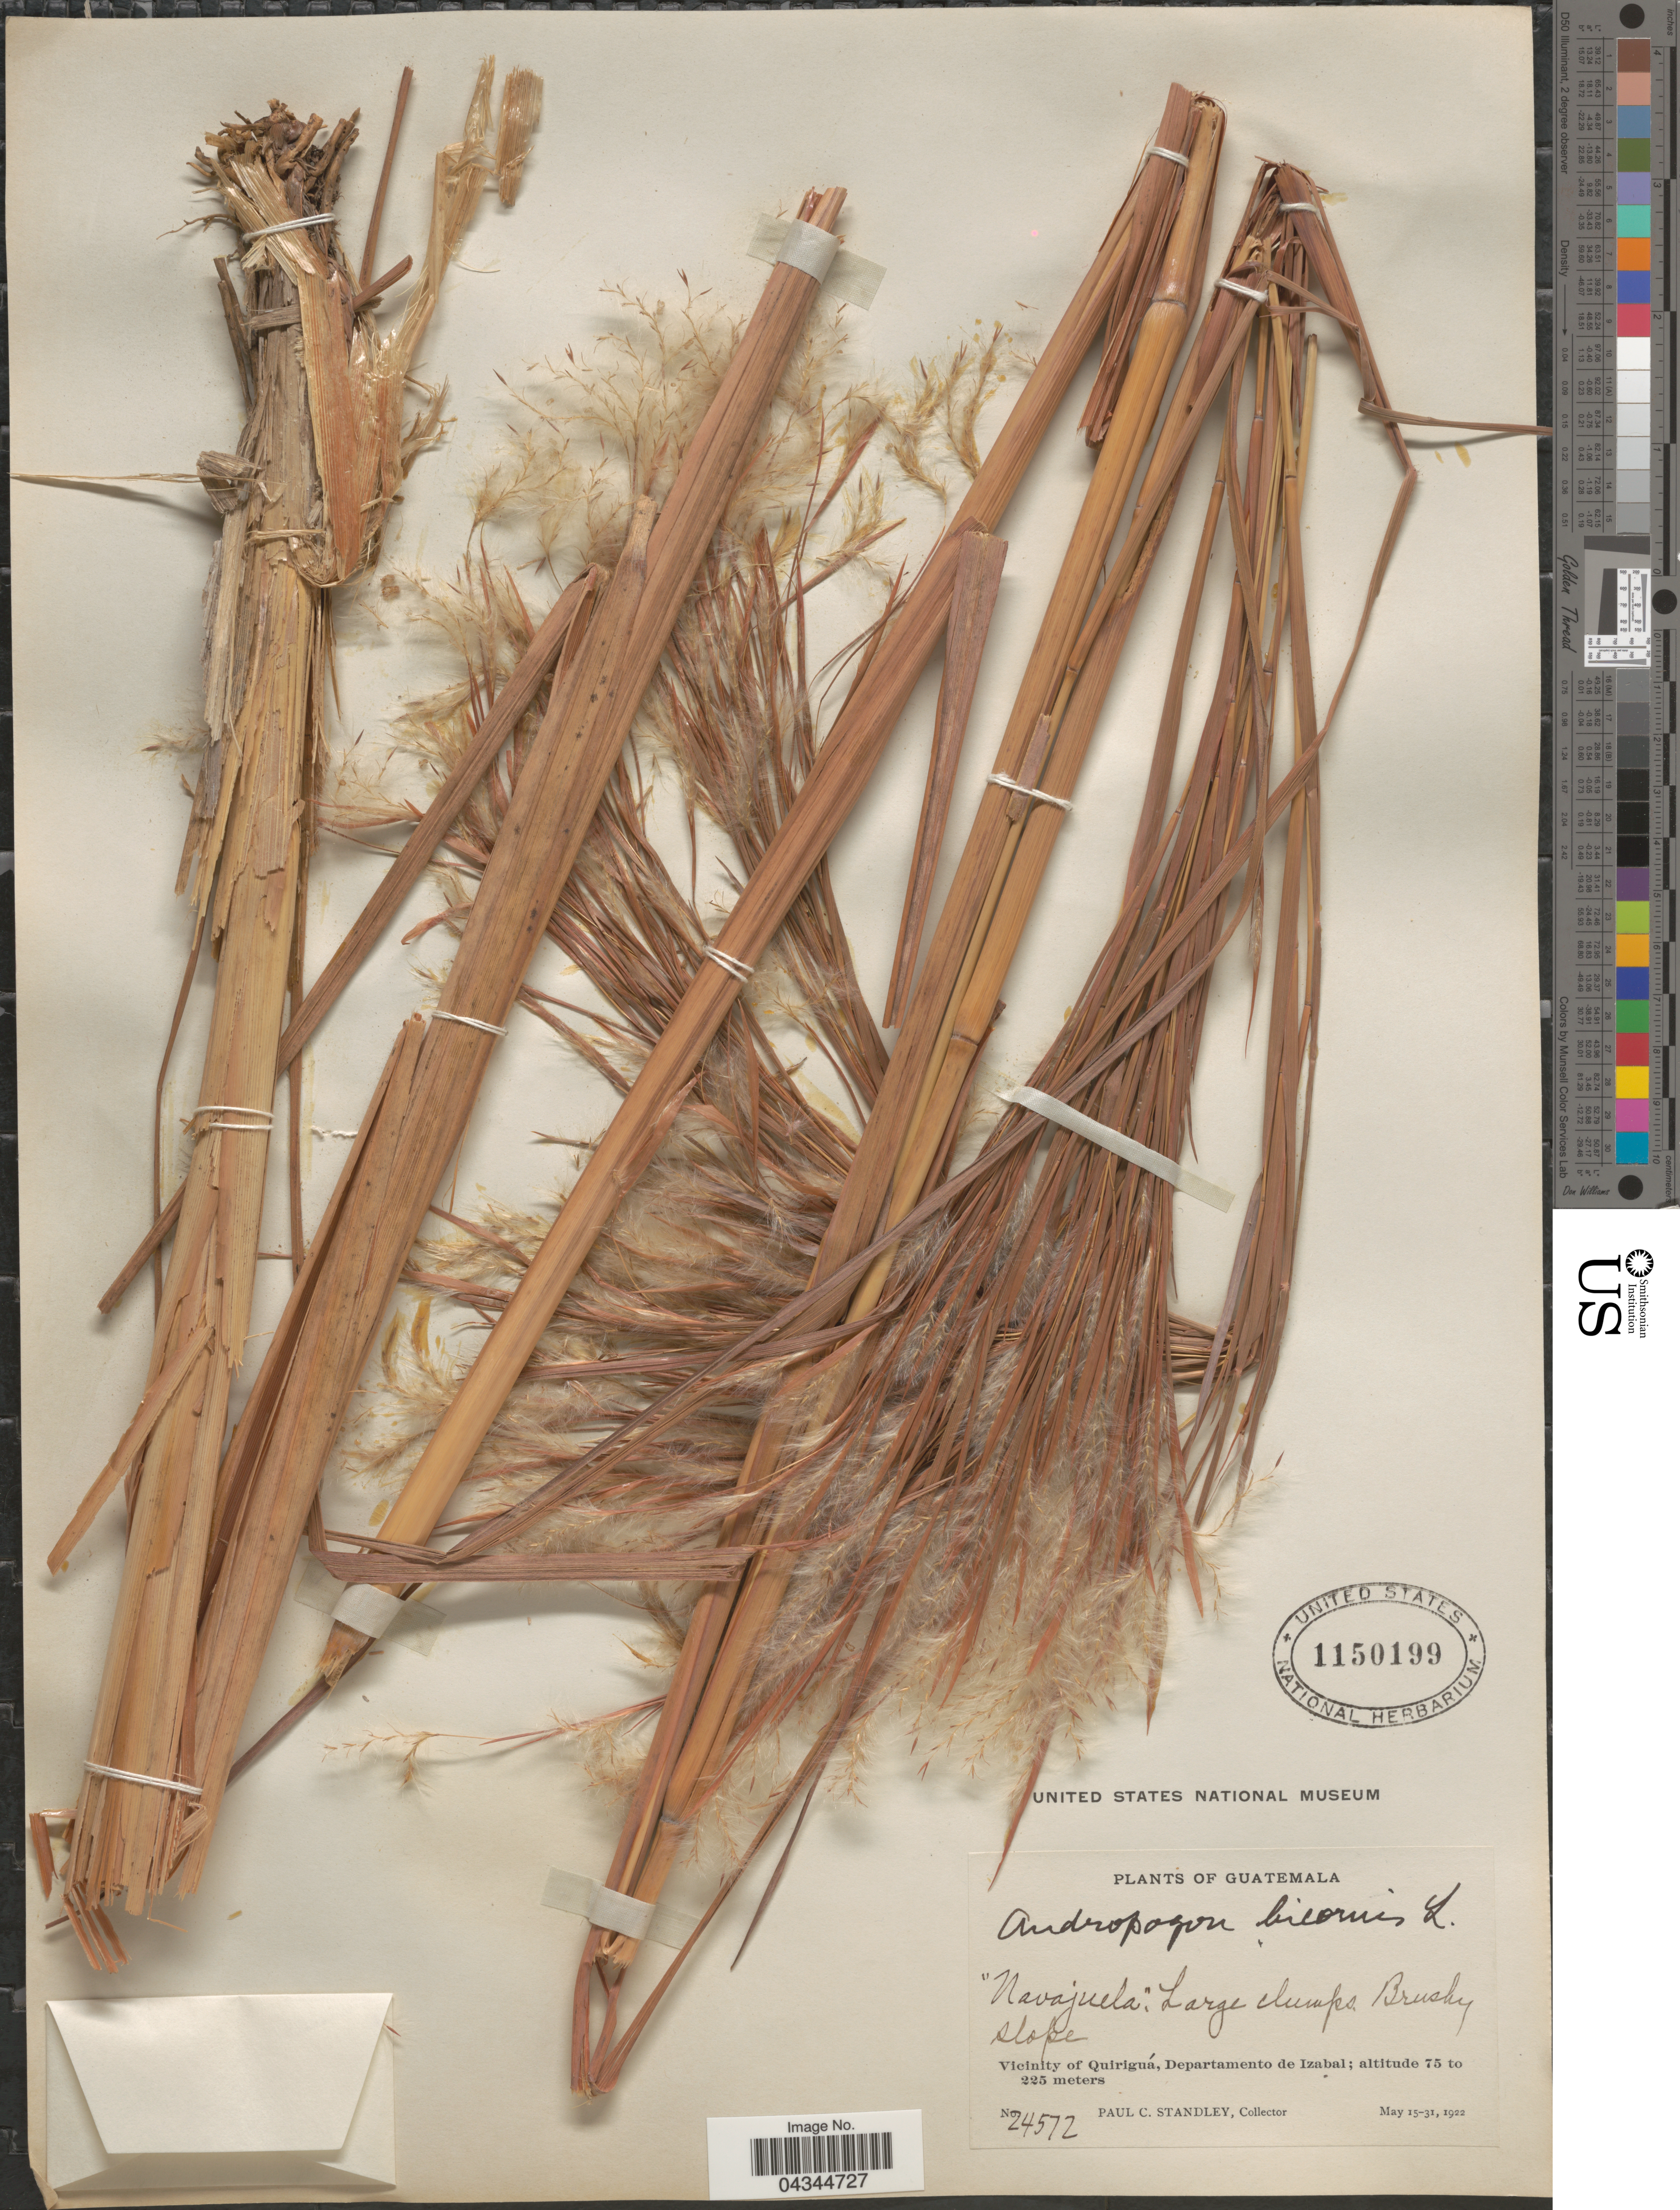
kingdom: Plantae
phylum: Tracheophyta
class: Liliopsida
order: Poales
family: Poaceae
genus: Andropogon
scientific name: Andropogon bicornis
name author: L.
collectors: P. C. Standley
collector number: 24572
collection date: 1922-05-15/1922-05-31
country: Guatemala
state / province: Izabal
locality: Navajuela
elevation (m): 75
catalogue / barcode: US 1150199